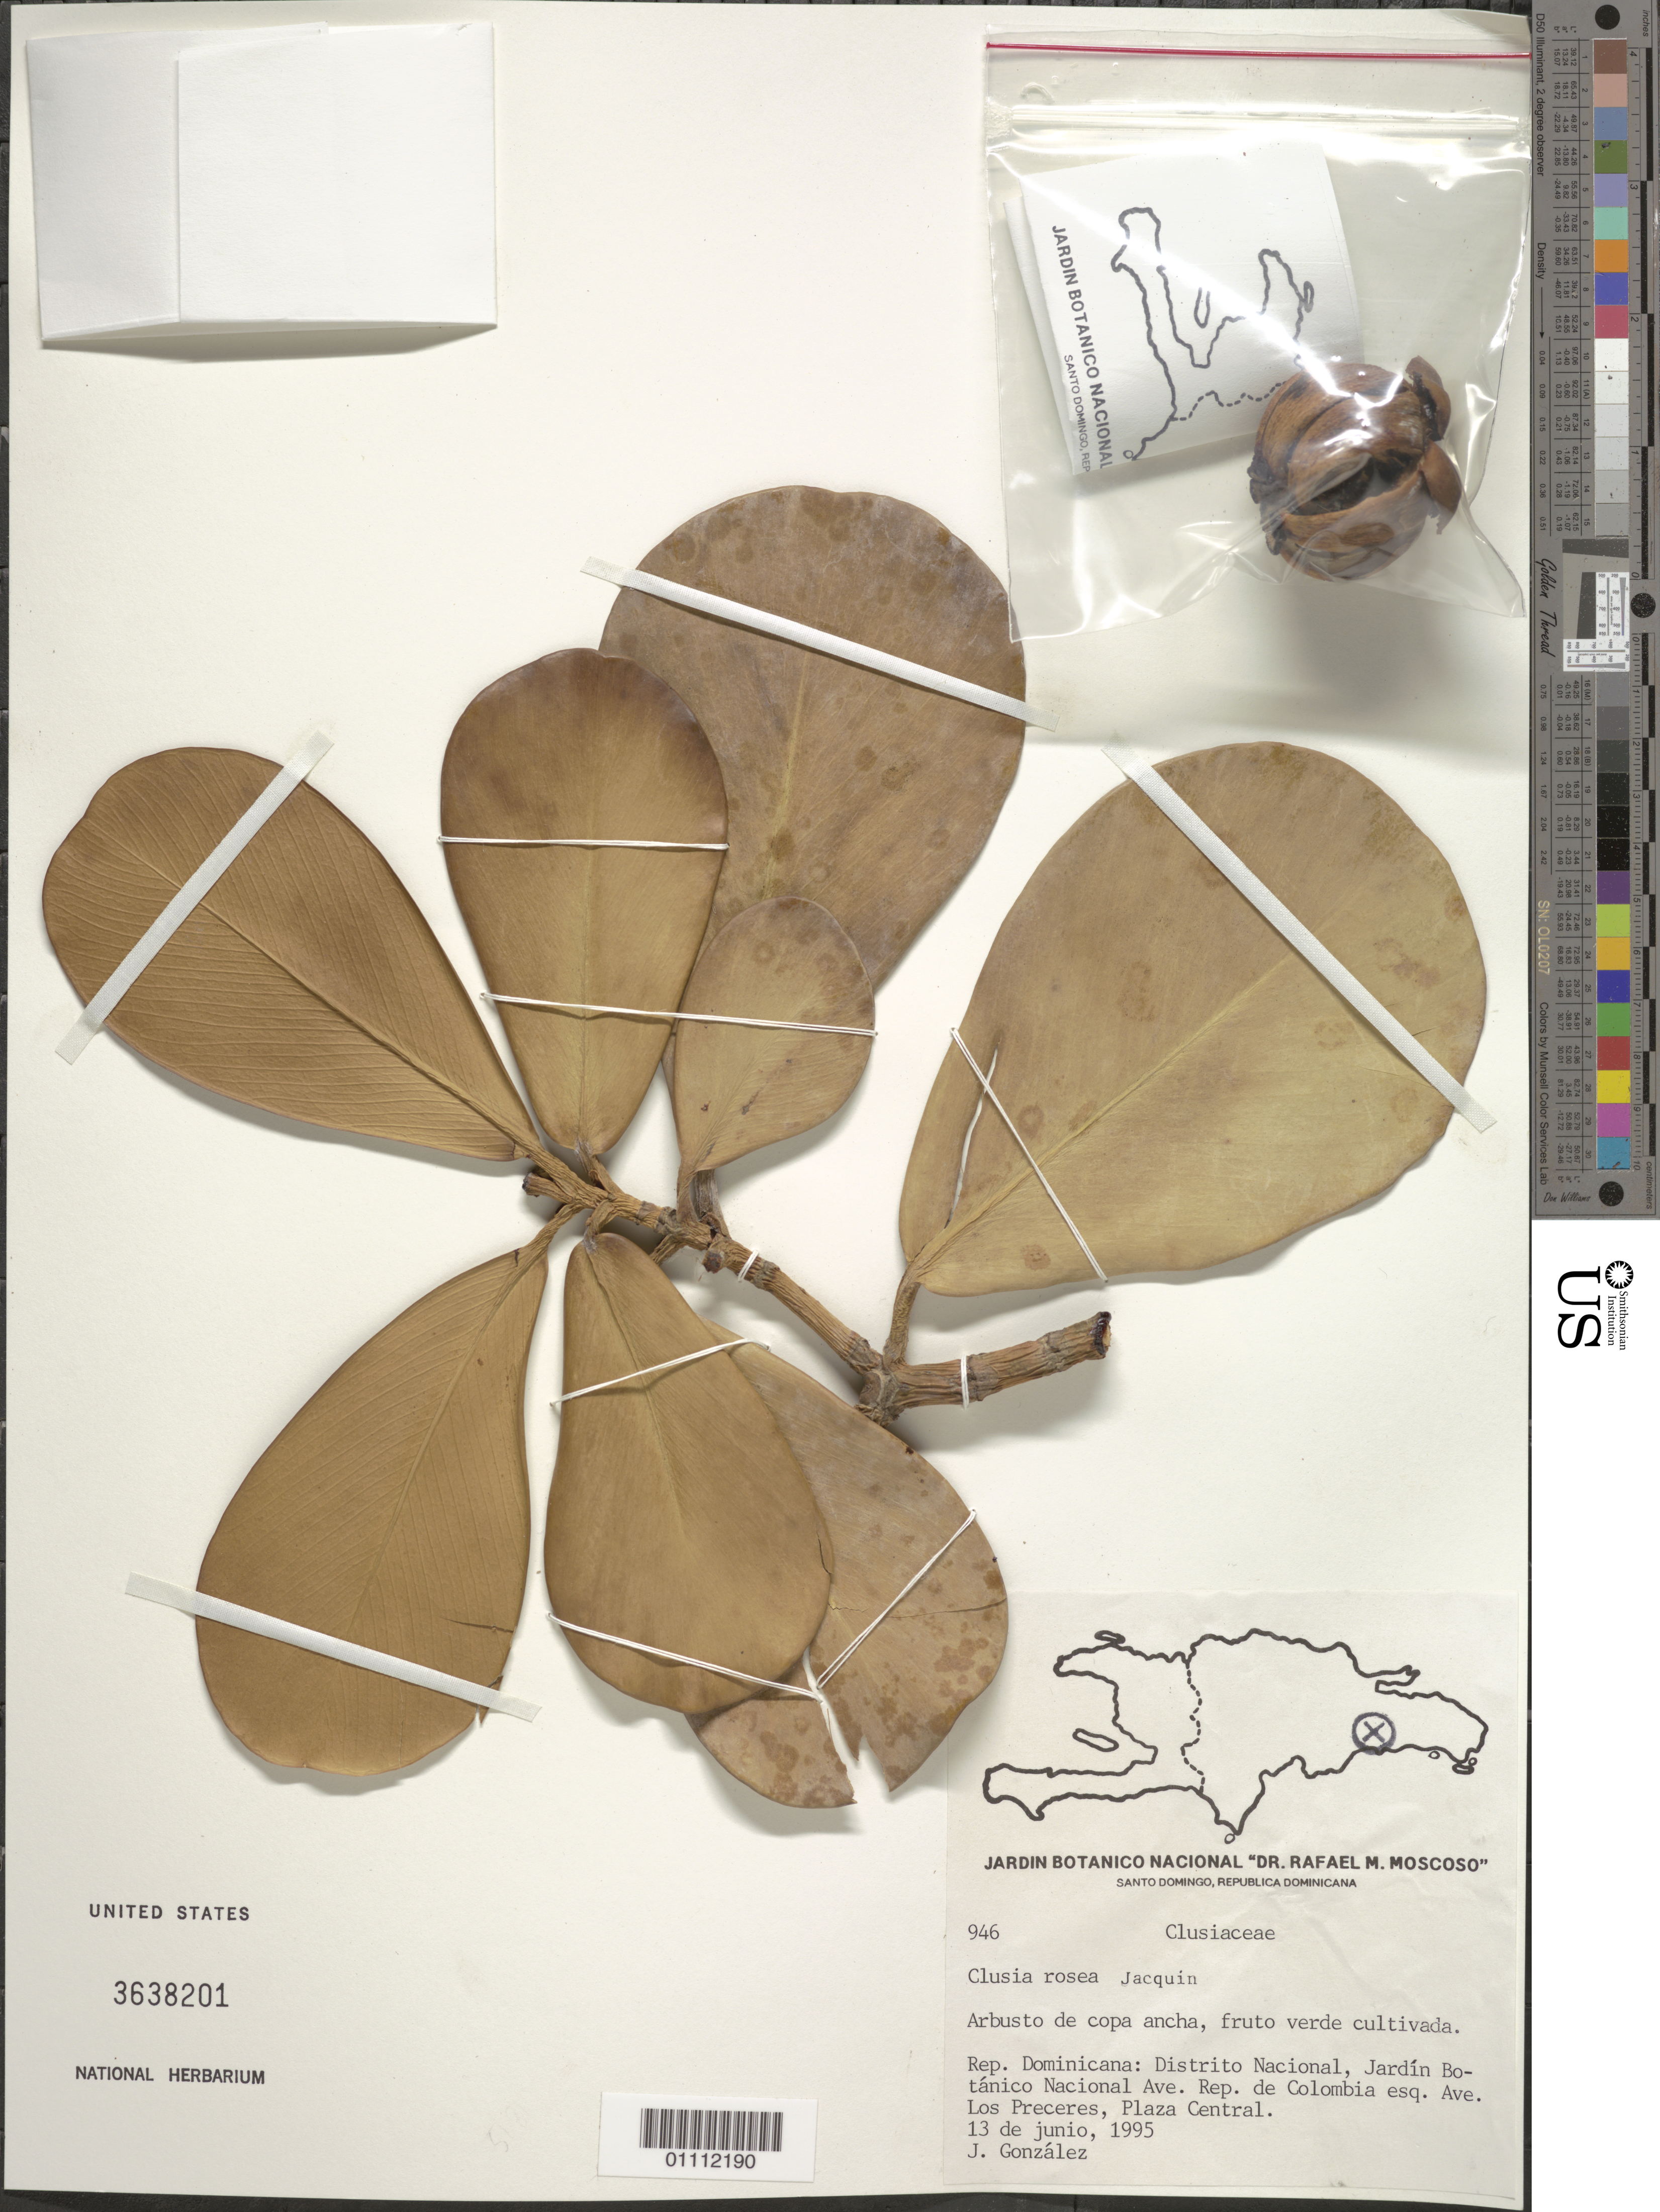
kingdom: Plantae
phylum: Tracheophyta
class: Magnoliopsida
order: Malpighiales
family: Clusiaceae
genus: Clusia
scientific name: Clusia rosea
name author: Jacq.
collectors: J. González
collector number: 946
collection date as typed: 13 Jun 1995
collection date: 1995-06-13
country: Dominican Republic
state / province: Distrito Nacional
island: Hispaniola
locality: Jardín Botánico Nacional Ave. Rep. de Colombia esq. Ave. Los Preceres, Plaza Central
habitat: Botanic garden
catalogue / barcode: US 3638201